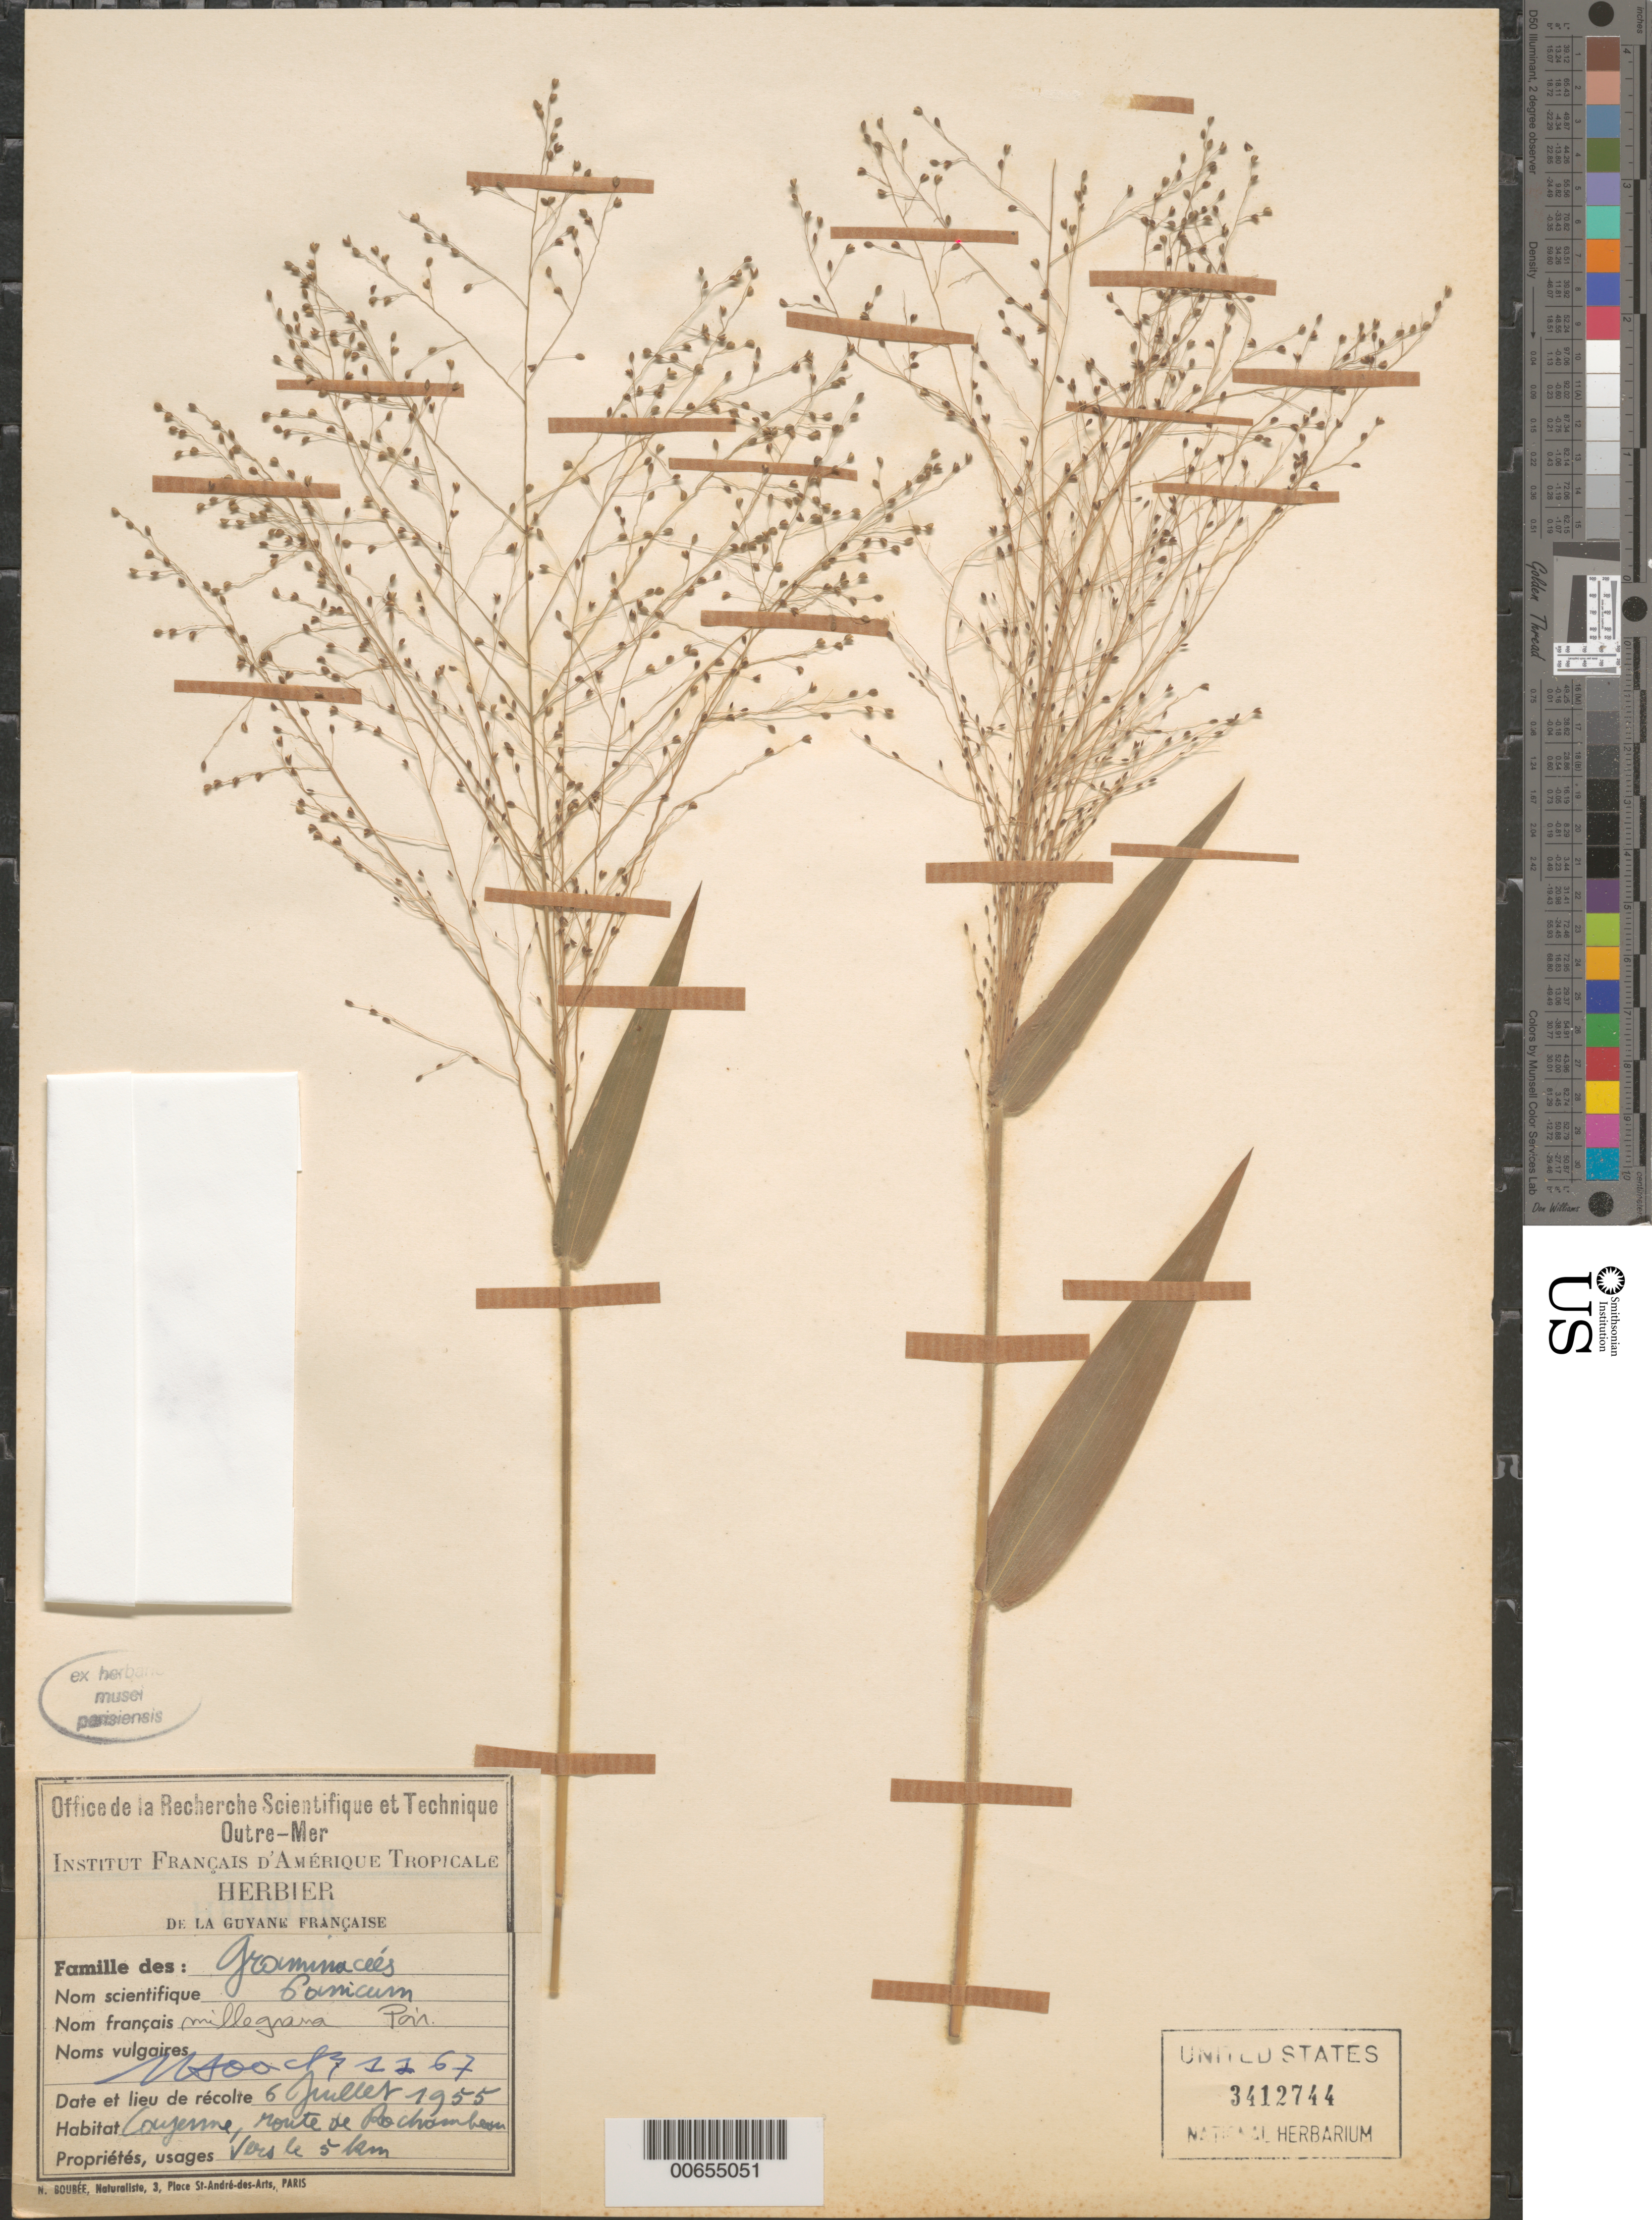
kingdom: Plantae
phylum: Tracheophyta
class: Liliopsida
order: Poales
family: Poaceae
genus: Panicum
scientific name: Panicum millegrana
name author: Poir.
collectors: J. Hoock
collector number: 1167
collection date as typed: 6-Jul-55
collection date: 1955-07-06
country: French Guiana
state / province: Cayenne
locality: Cayenne, Route de Rochambeau, vers le 5 km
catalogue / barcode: US 3412744